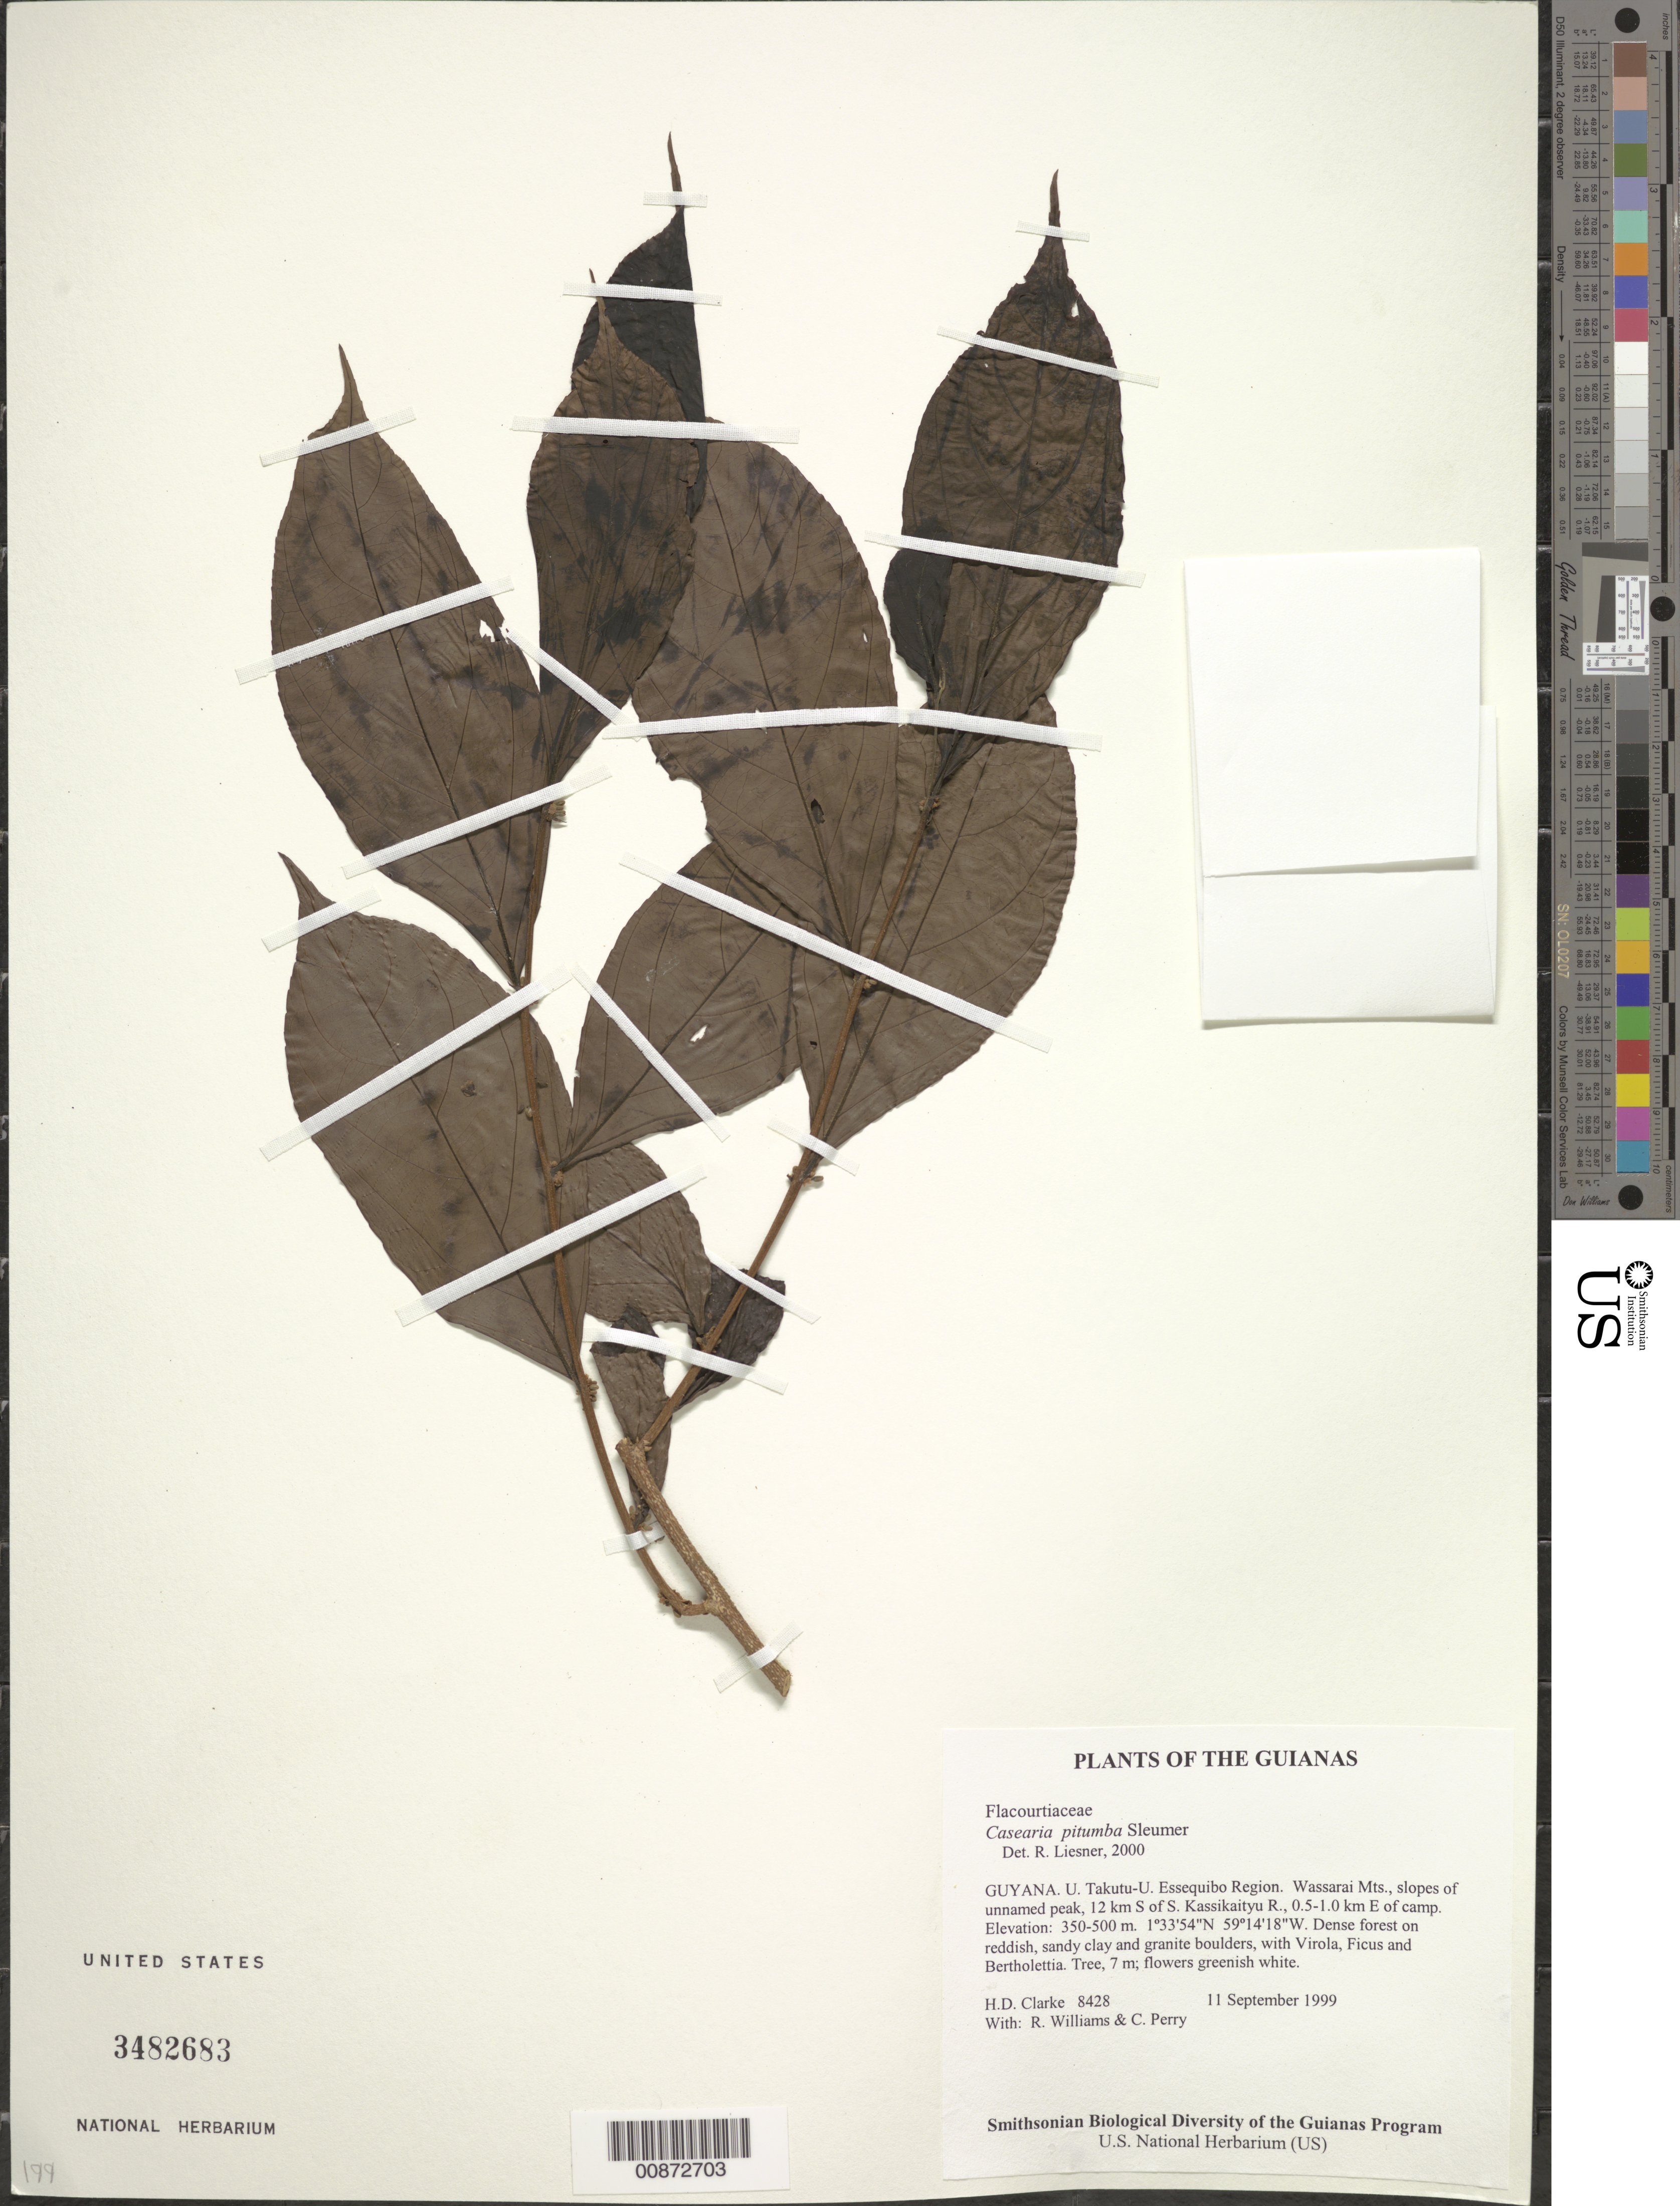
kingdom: Plantae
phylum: Tracheophyta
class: Magnoliopsida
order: Malpighiales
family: Salicaceae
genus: Casearia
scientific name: Casearia pitumba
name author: Sleumer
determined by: Liesner, R. L.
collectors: H. D. Clarke, R. Williams & C. Perry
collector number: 8428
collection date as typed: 11 September 1999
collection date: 1999-09-11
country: Guyana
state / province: U. Takutu-U. Essequibo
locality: Wassarai Mts., slopes of unnamed peak, 12 km S of S. Kassikaityu R., 0.5-1.0 km E of camp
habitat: Dense forest on reddish, sandy clay and granite boulders, with Virola, Ficus and Bertholettia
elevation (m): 350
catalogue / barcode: US 3482683